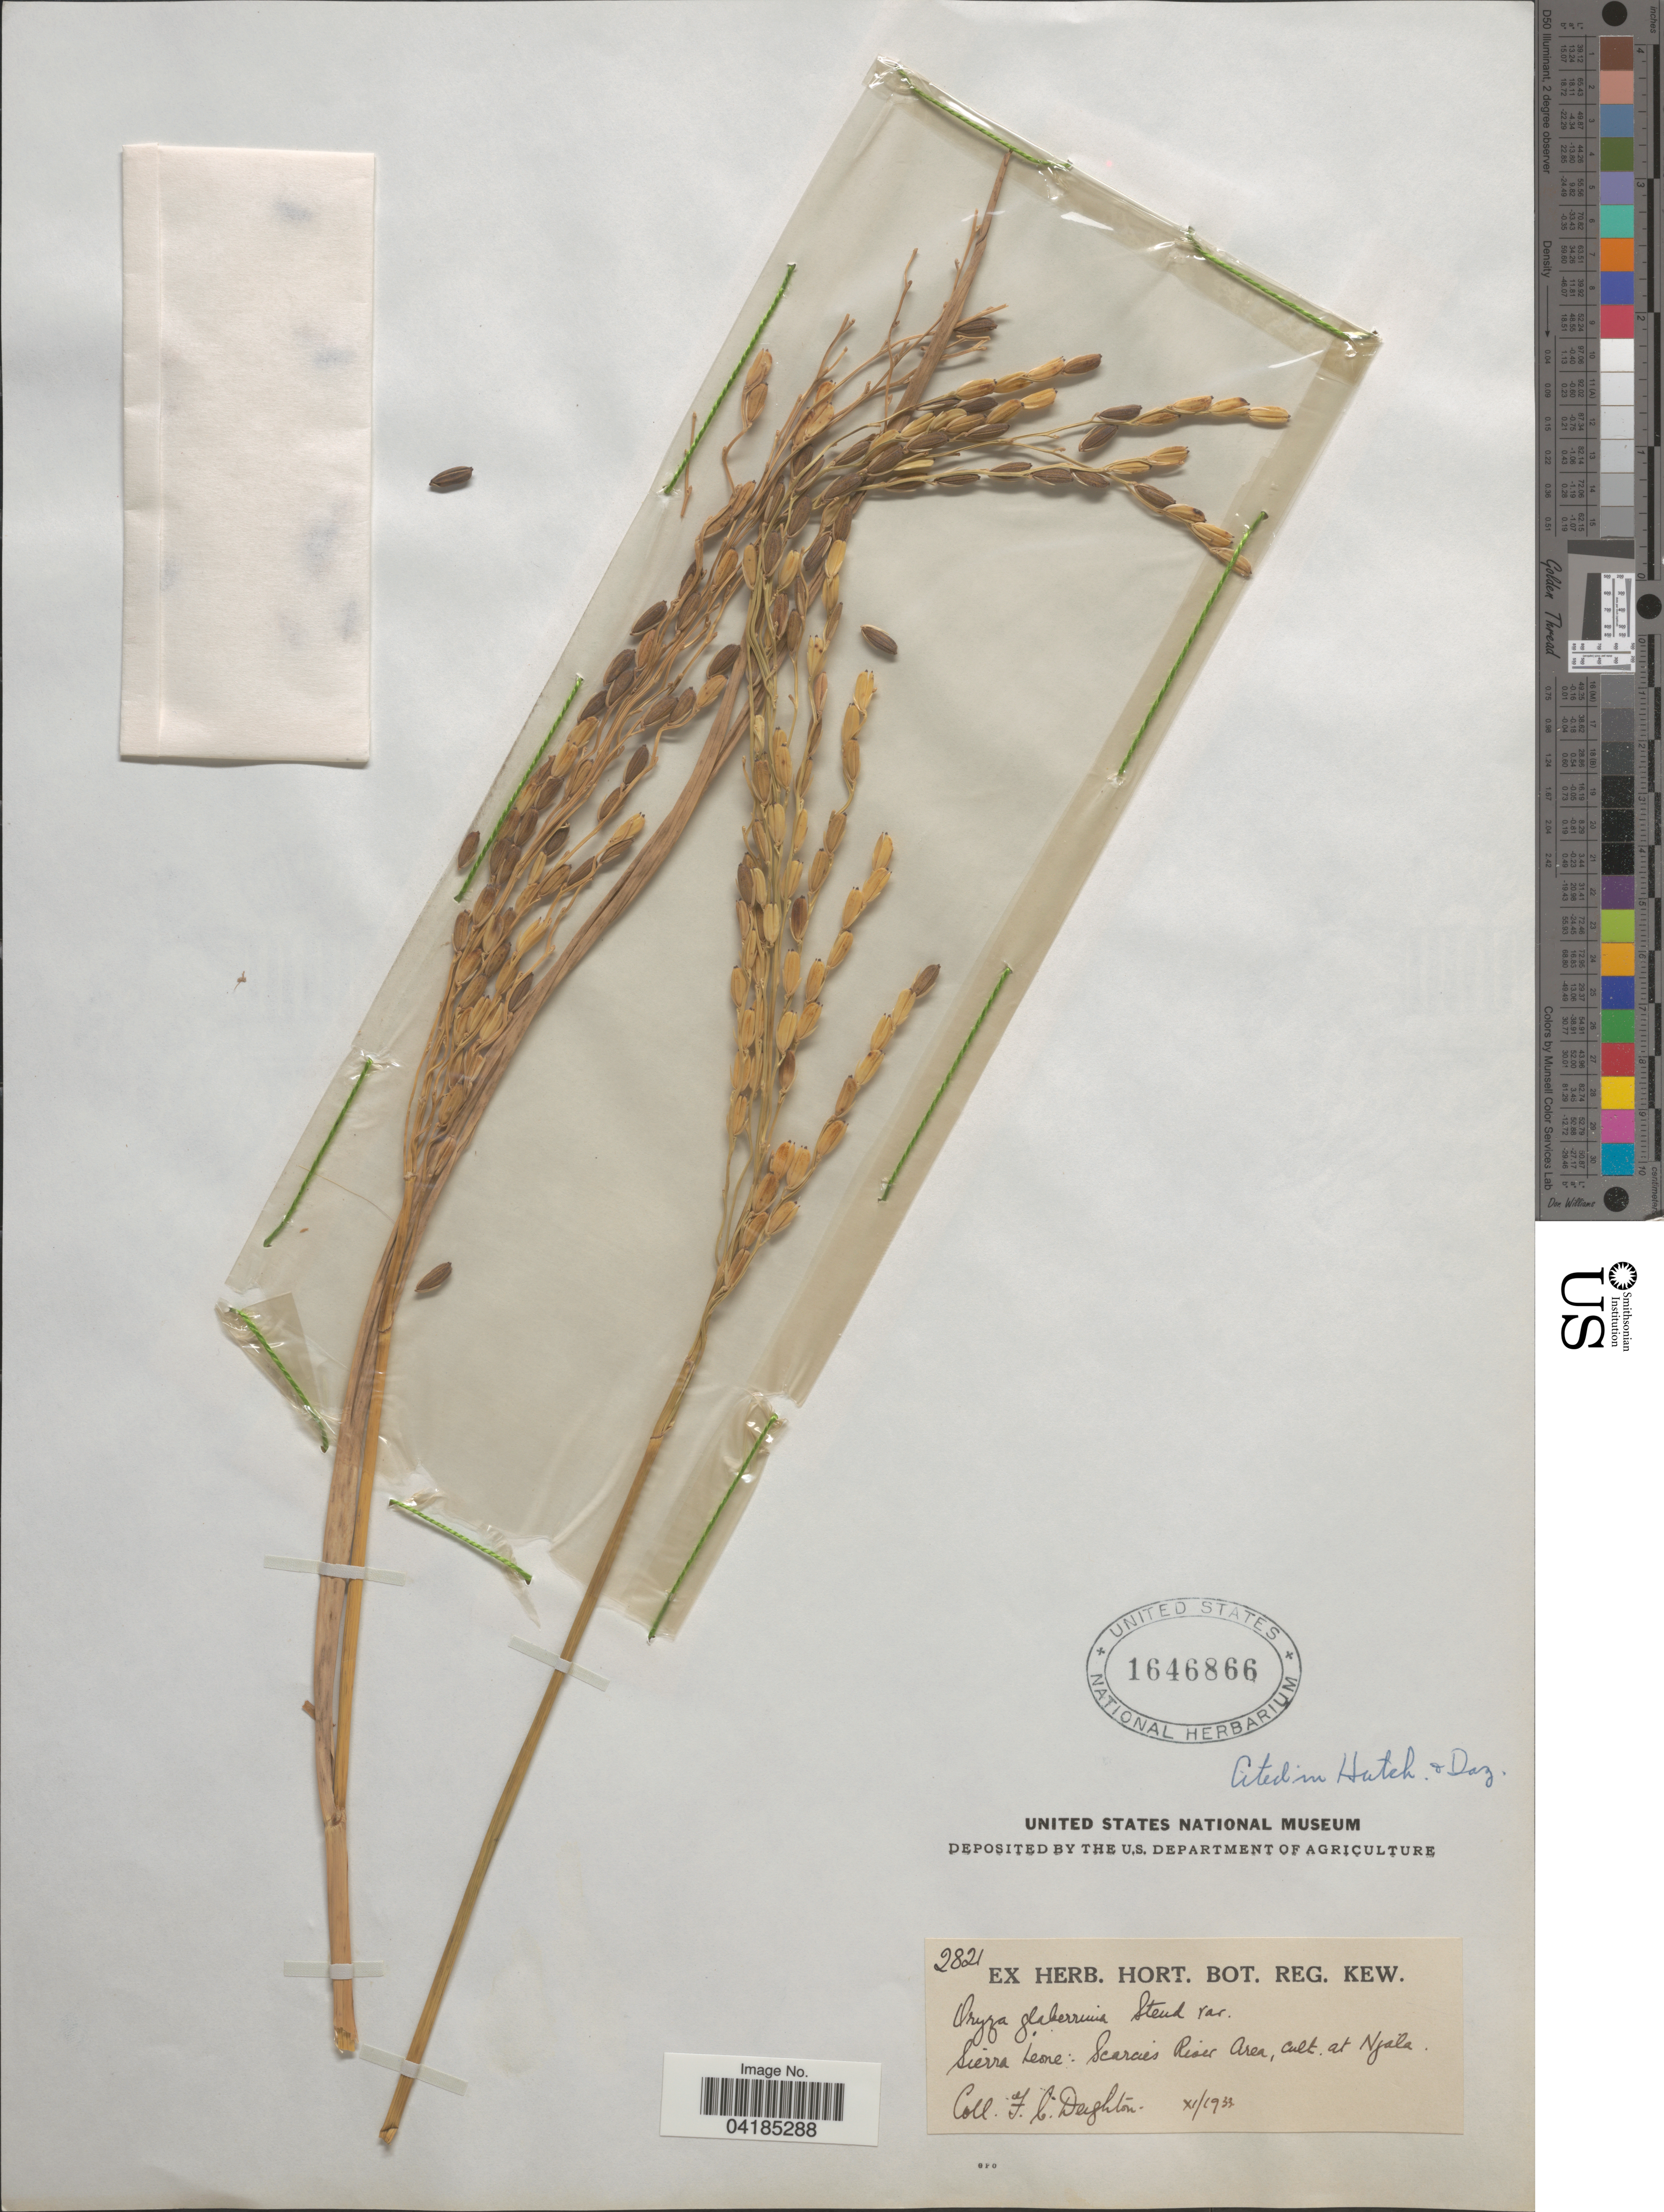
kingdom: Plantae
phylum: Tracheophyta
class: Liliopsida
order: Poales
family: Poaceae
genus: Oryza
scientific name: Oryza glaberrima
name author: Steud.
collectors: F. Deighton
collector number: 2821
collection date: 1933-11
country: Sierra Leone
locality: Scarcies River Area, cult. at Njala.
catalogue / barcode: US 1646866